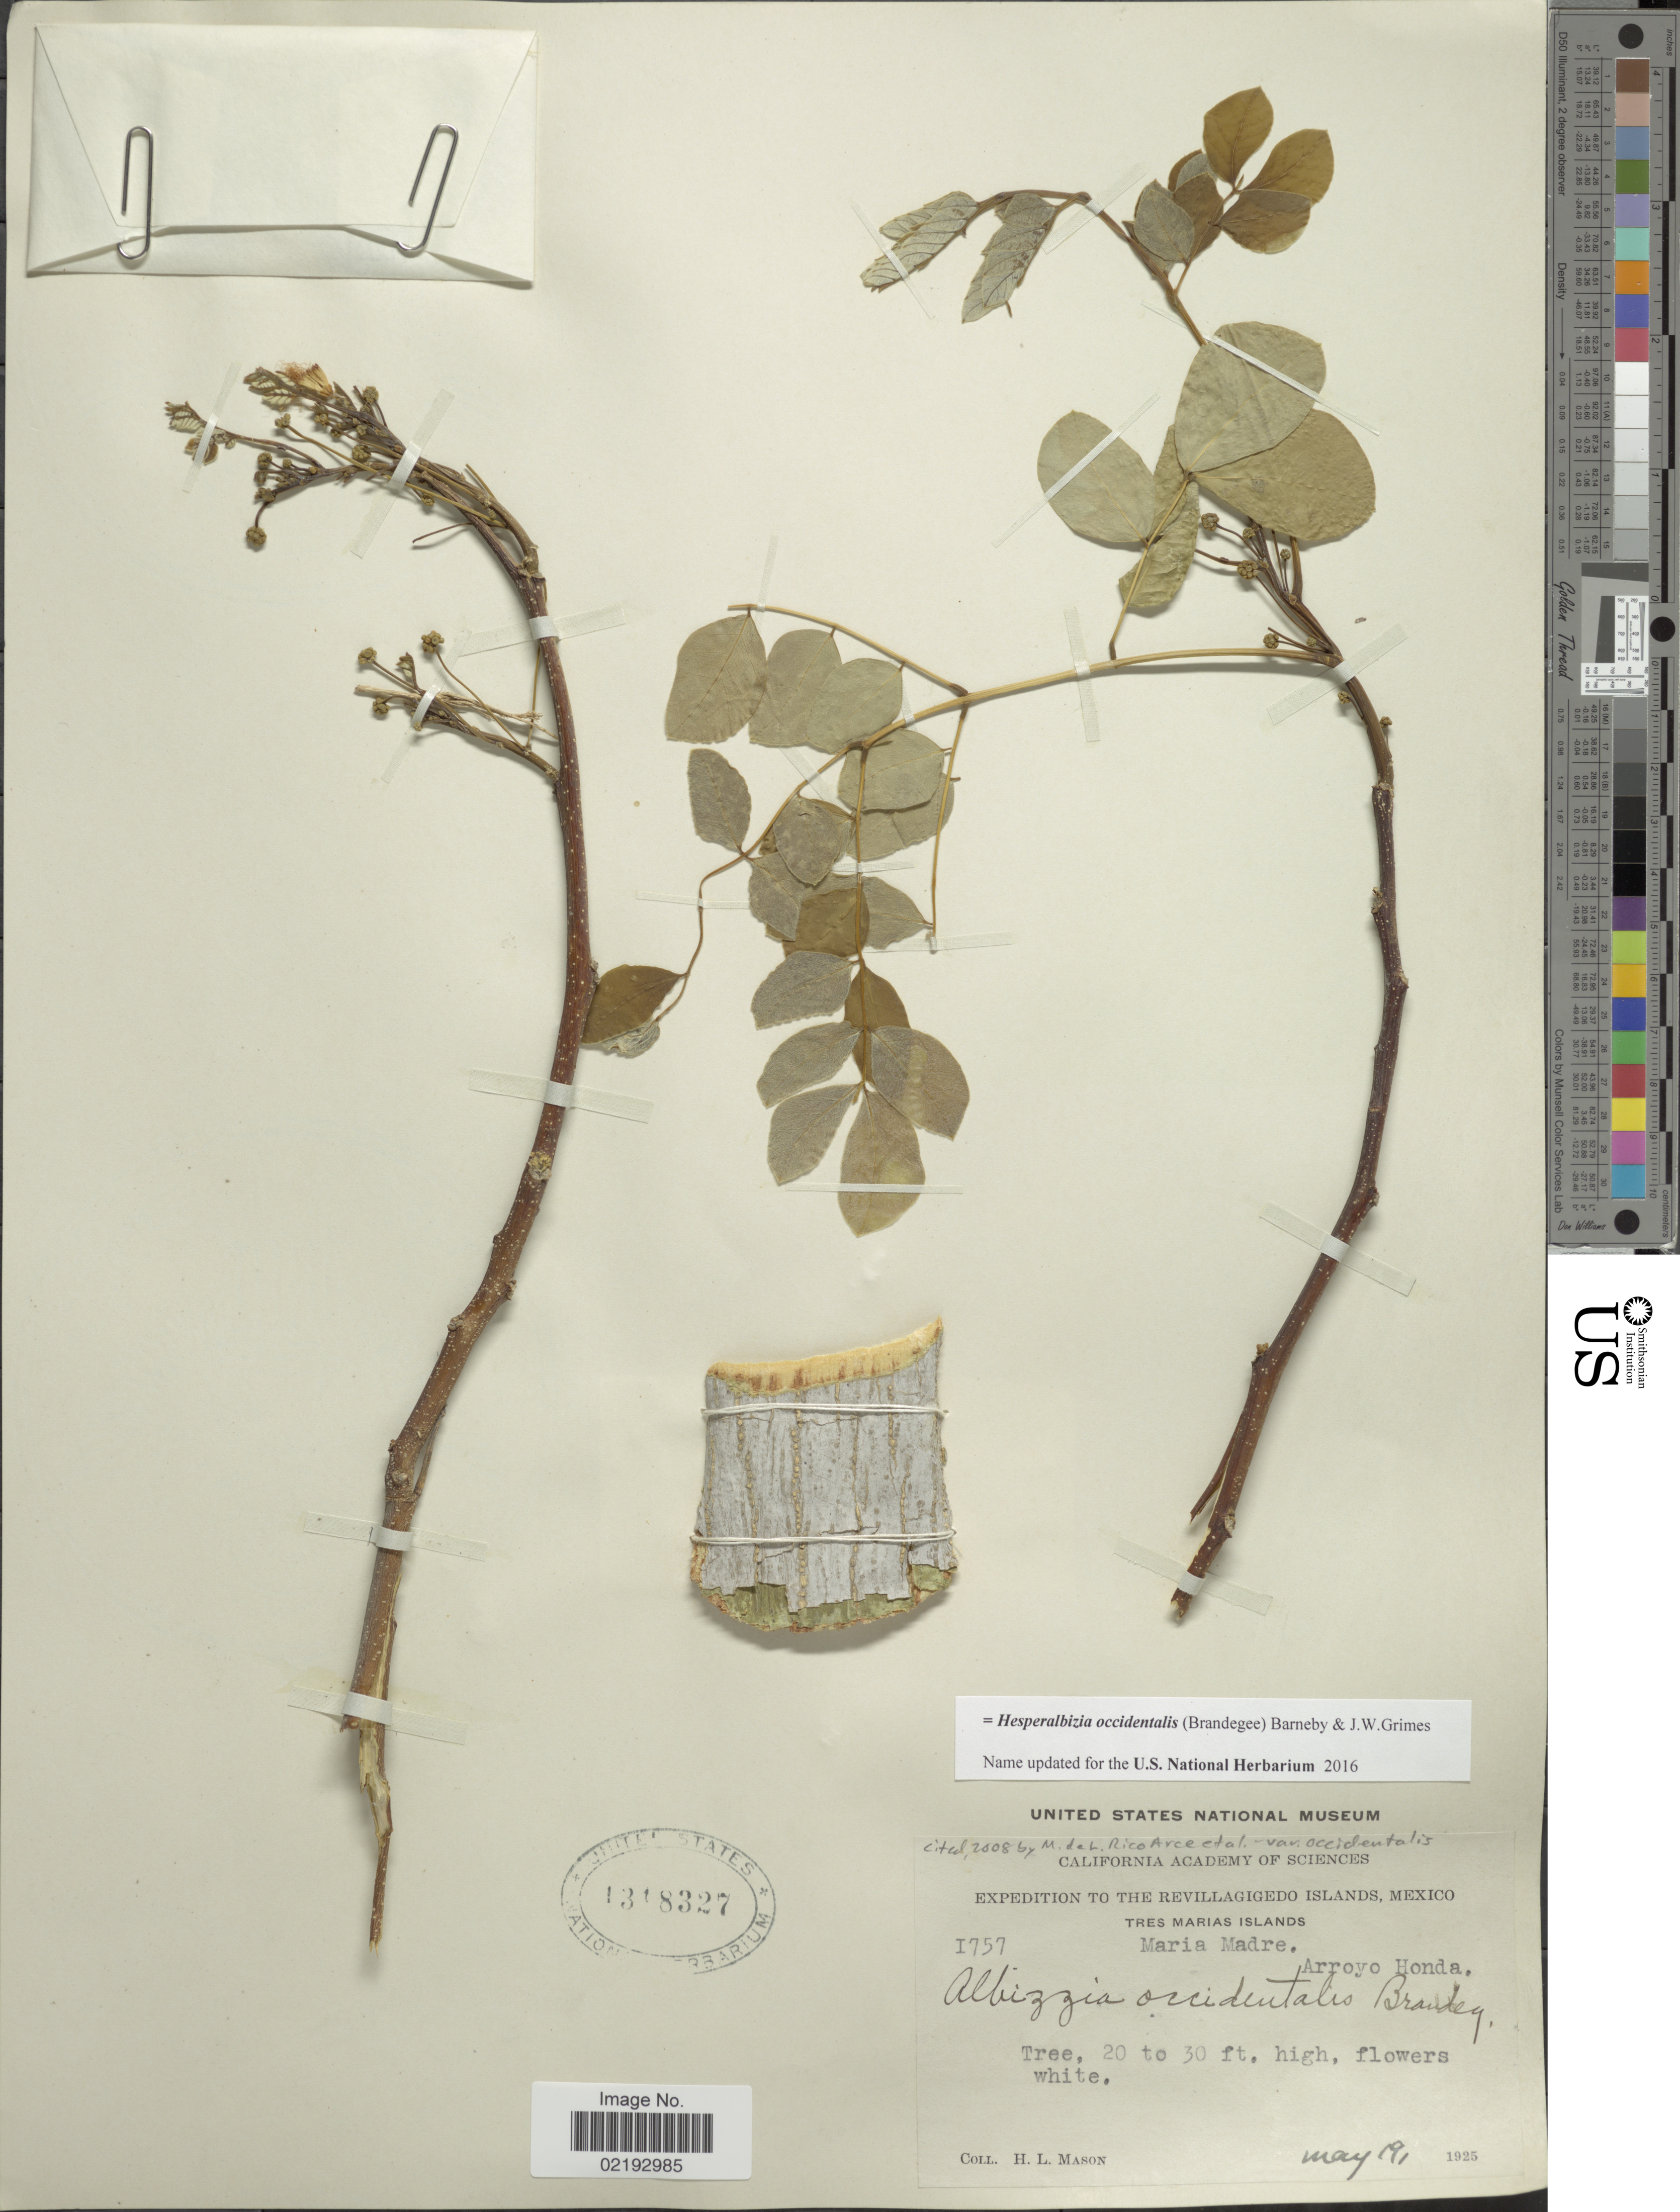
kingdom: Plantae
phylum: Tracheophyta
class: Magnoliopsida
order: Fabales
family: Fabaceae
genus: Hesperalbizia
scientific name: Hesperalbizia occidentalis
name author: (Brandegee) Barneby & J.W. Grimes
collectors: H. L. Mason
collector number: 1757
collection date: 1925-05-19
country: Mexico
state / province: Nayarit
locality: Revillagigedo Islands, Tres Marias Islands, Maria Madre, Arroyo Honda